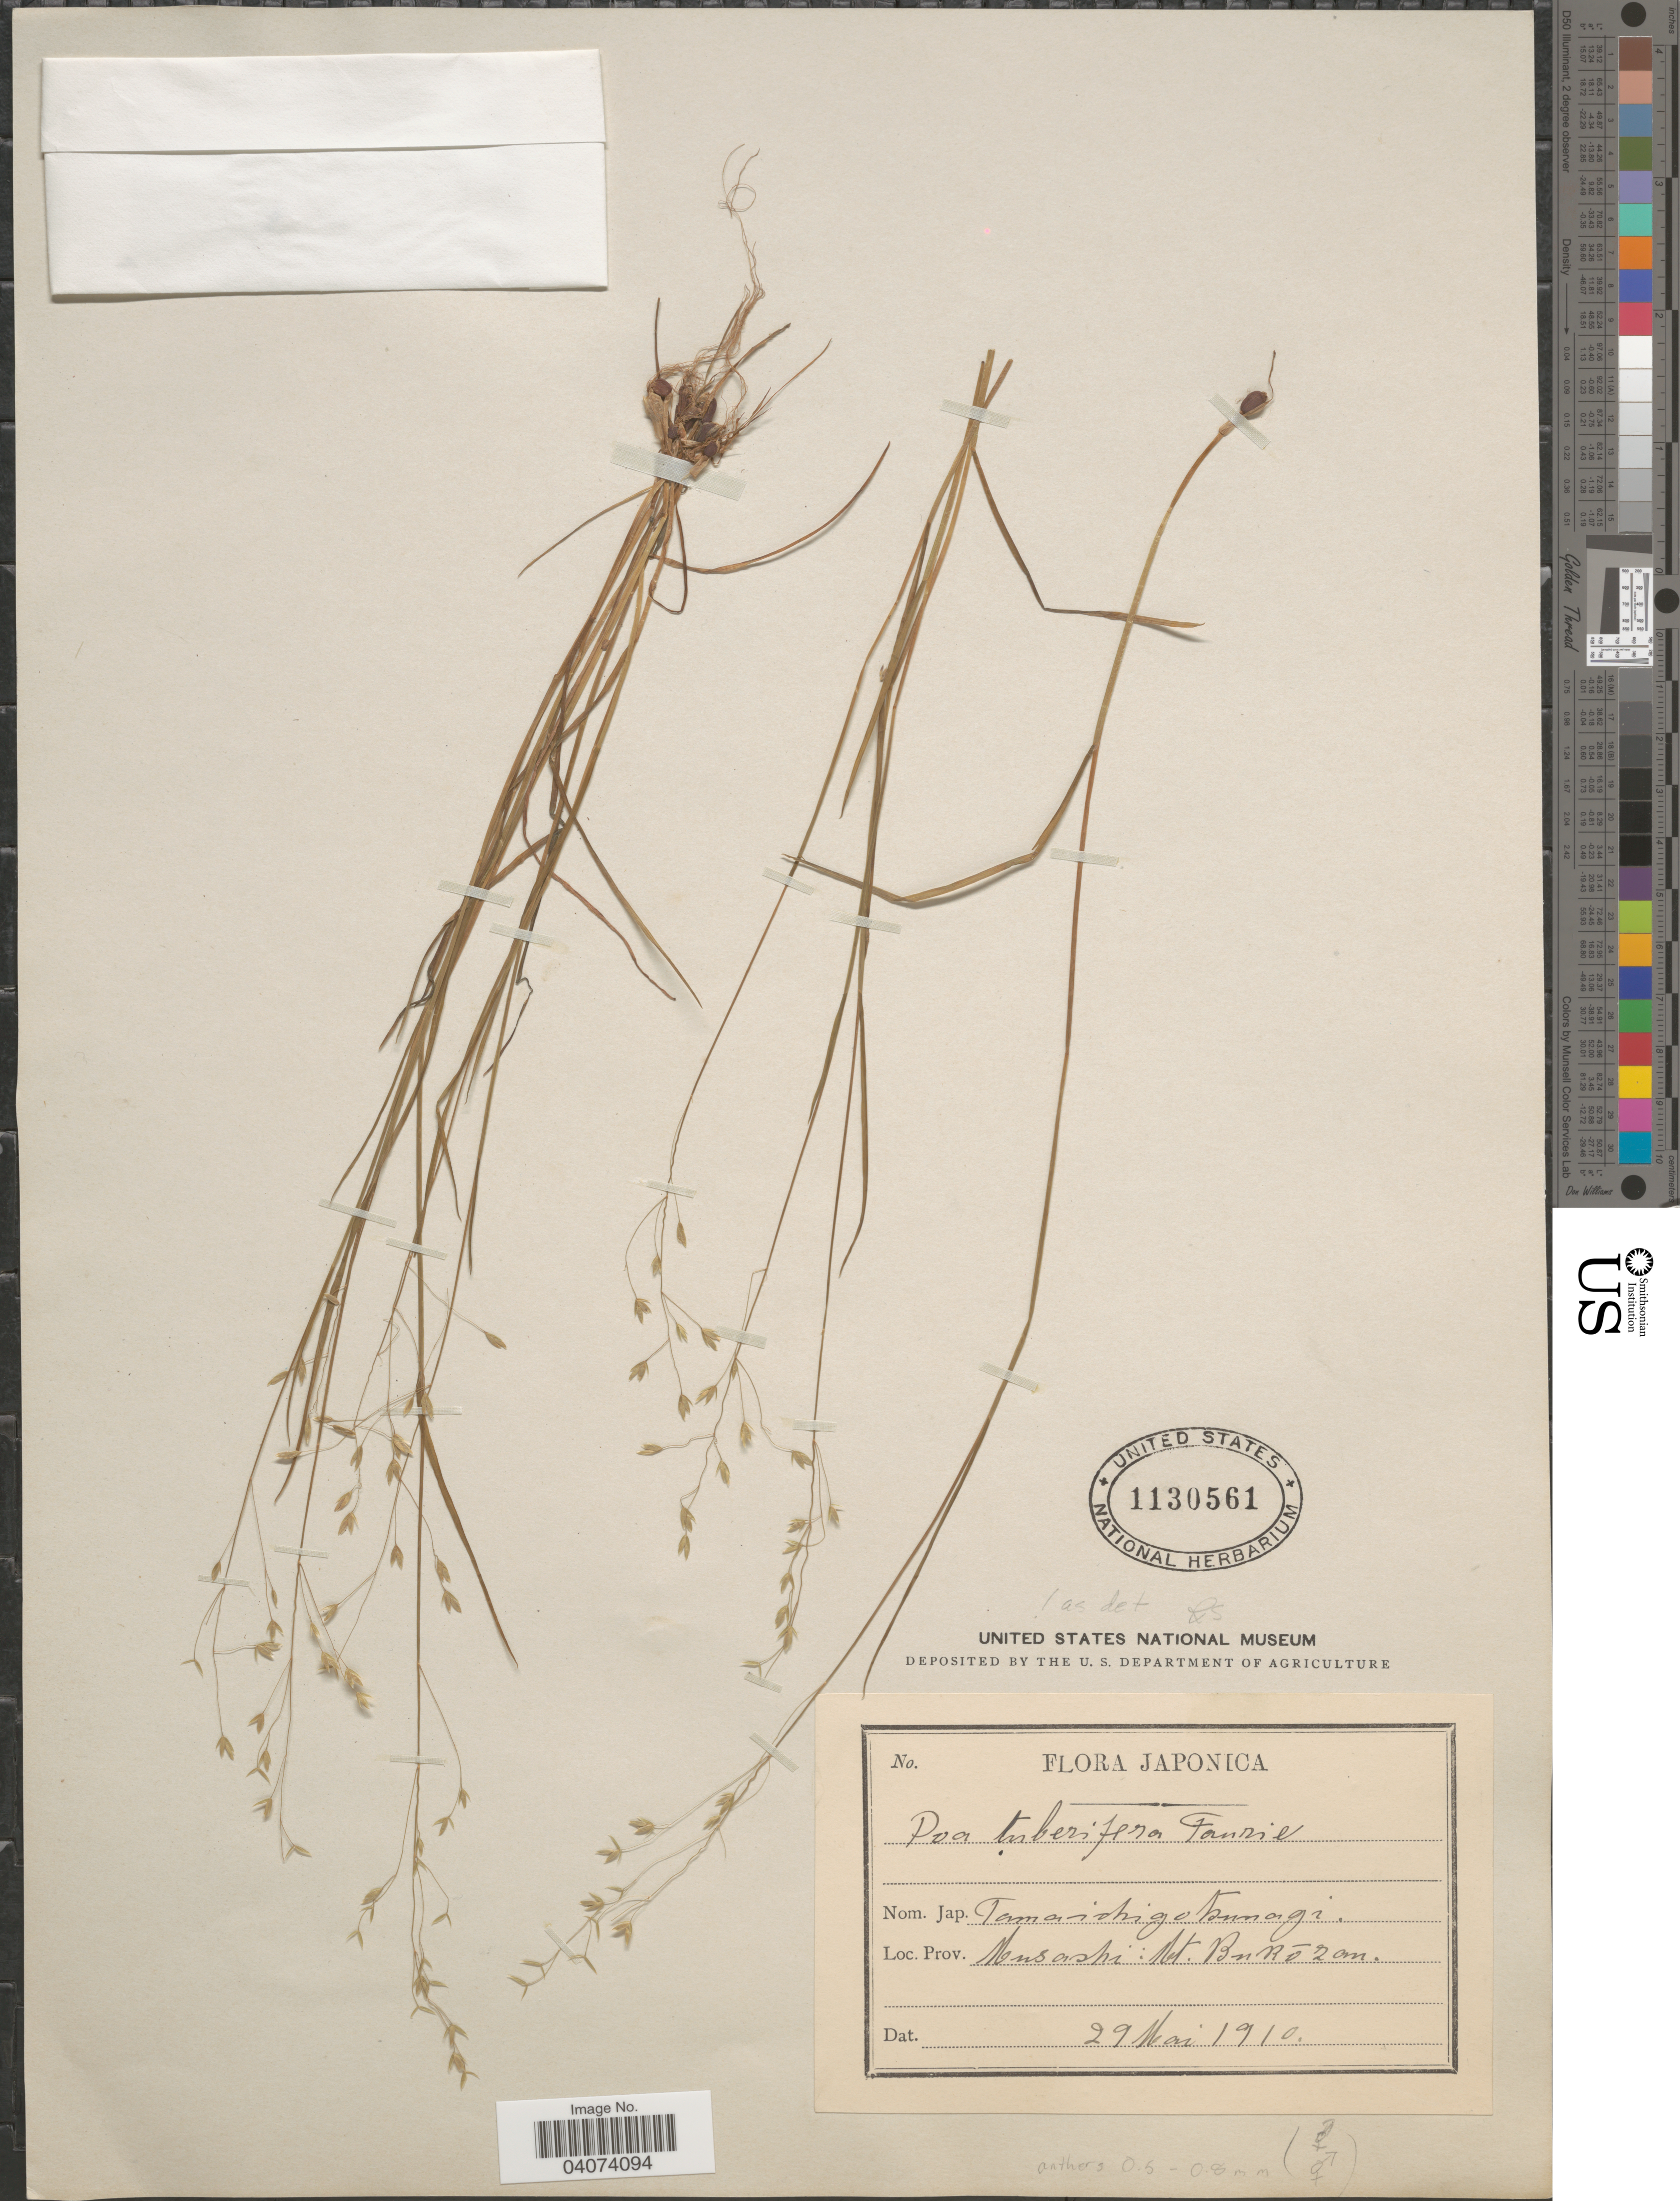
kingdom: Plantae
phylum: Tracheophyta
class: Liliopsida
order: Poales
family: Poaceae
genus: Poa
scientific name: Poa tuberifera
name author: Faurie ex Hack.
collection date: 1910-05-29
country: Japan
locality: Musashi: Mt. Bukosan.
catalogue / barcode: US 1130561